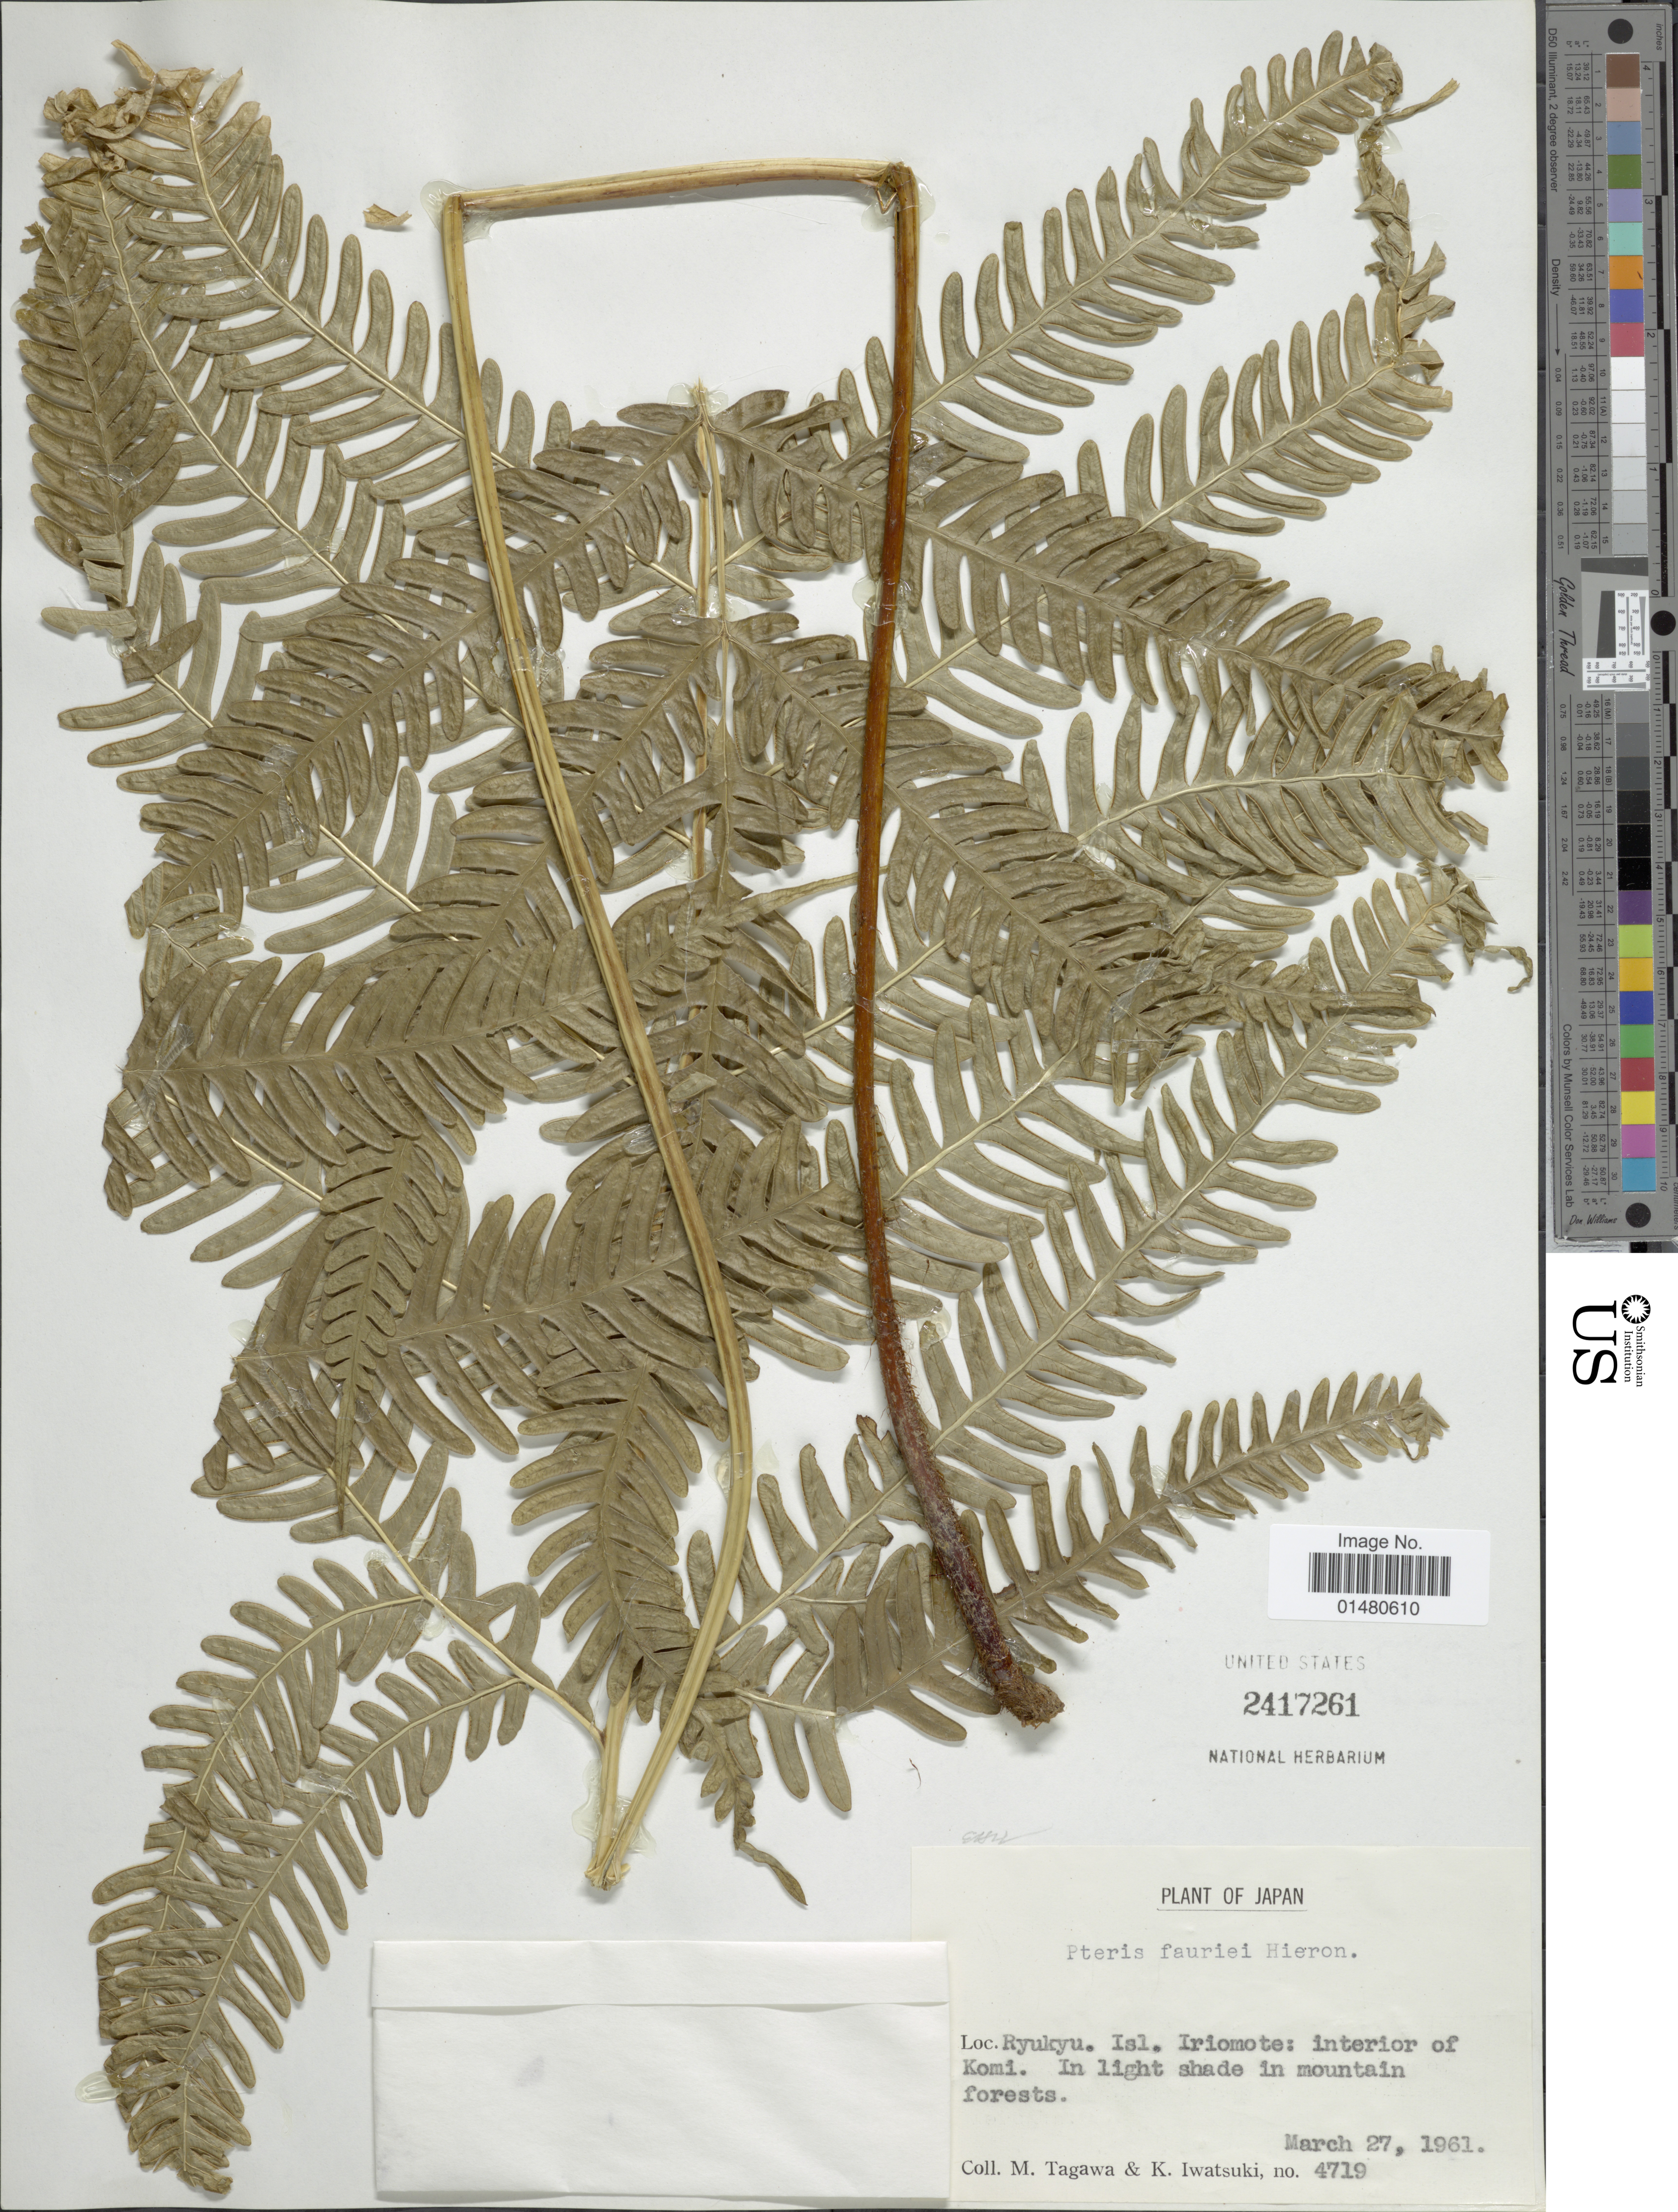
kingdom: Plantae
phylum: Tracheophyta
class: Polypodiopsida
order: Polypodiales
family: Pteridaceae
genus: Pteris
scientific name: Pteris fauriei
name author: Hieron.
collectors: M. Tagawa & K. Iwatsuki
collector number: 4719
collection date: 1961-03-27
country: Japan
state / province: Okinawa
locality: Ryukyu Isl. Iriomote: interior of Komi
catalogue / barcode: US 2417261